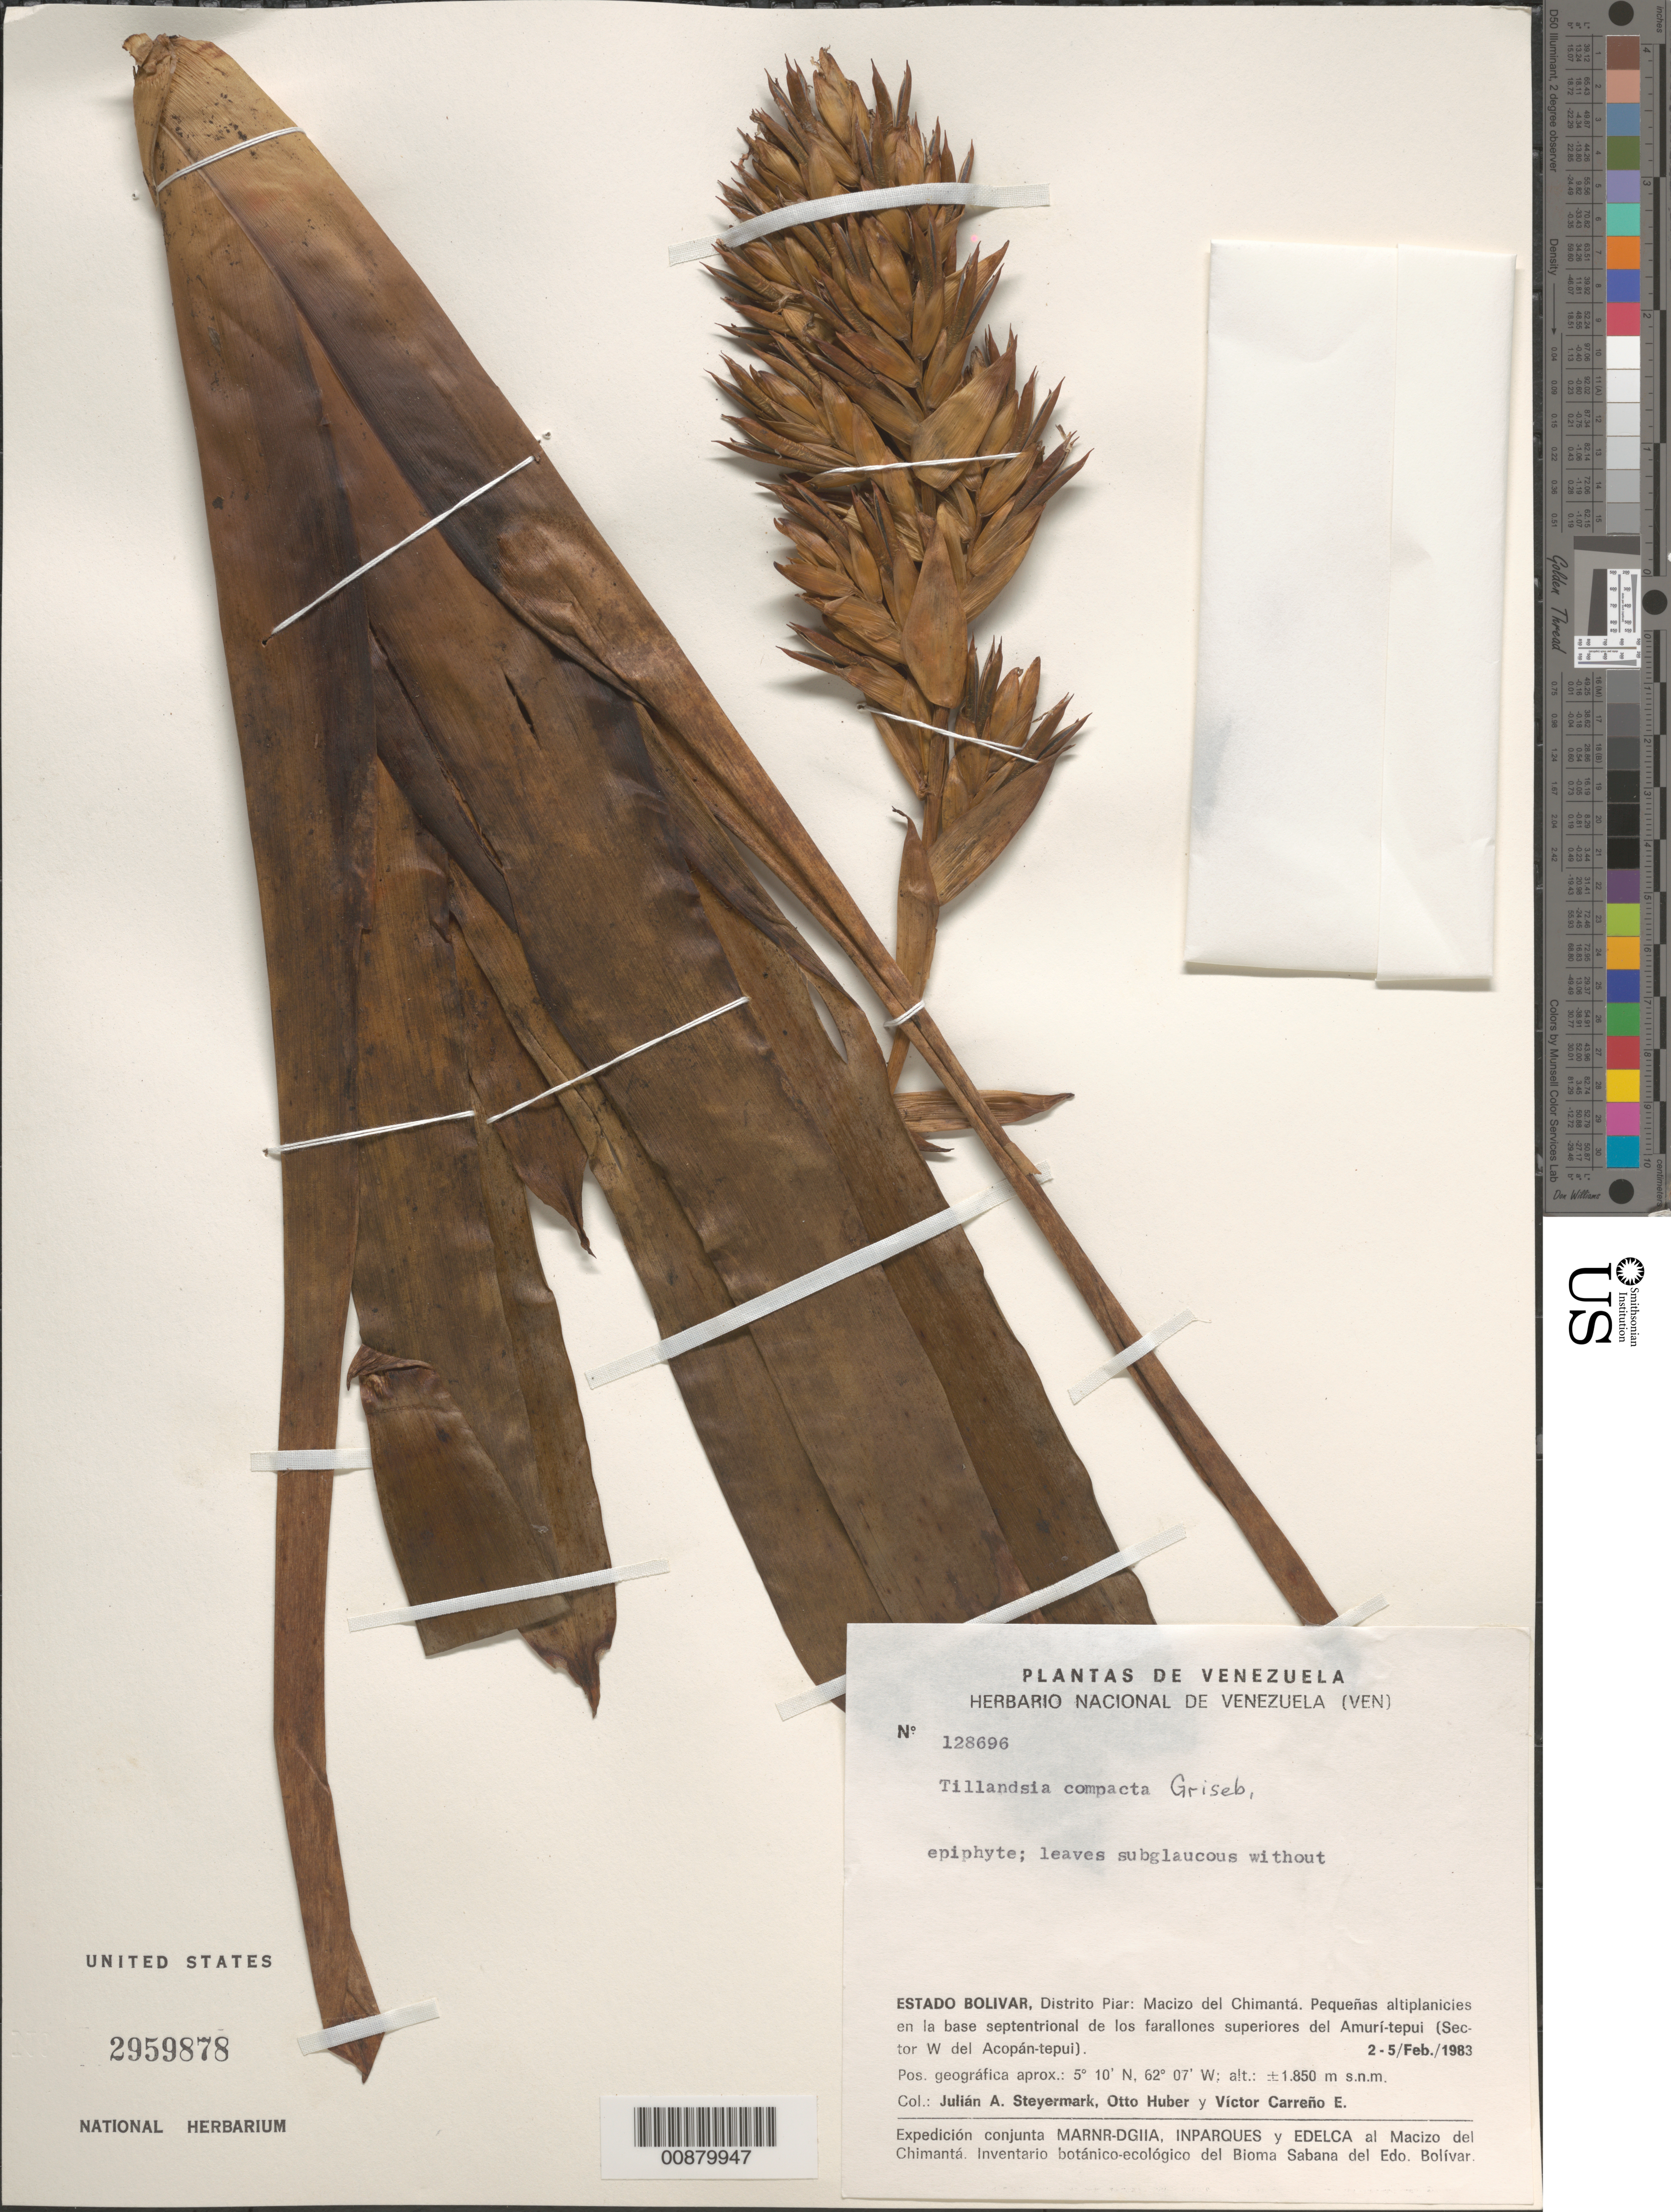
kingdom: Plantae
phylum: Tracheophyta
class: Liliopsida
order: Poales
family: Bromeliaceae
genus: Tillandsia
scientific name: Tillandsia compacta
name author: Griseb.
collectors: J. Steyermark, O. Huber & V. Carreño E.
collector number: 128696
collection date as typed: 2-Feb-83 to 5-Feb-83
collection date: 1983-02-02/1983-02-05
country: Venezuela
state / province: Bolívar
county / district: Piar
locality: Macizo del Chimantá, Amuí-tepuí (Sector W del Acopán-tepuí)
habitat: Pequenas altilanicies en la base septentrional de los farallones superioures del tepui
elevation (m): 1850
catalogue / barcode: US 2959878